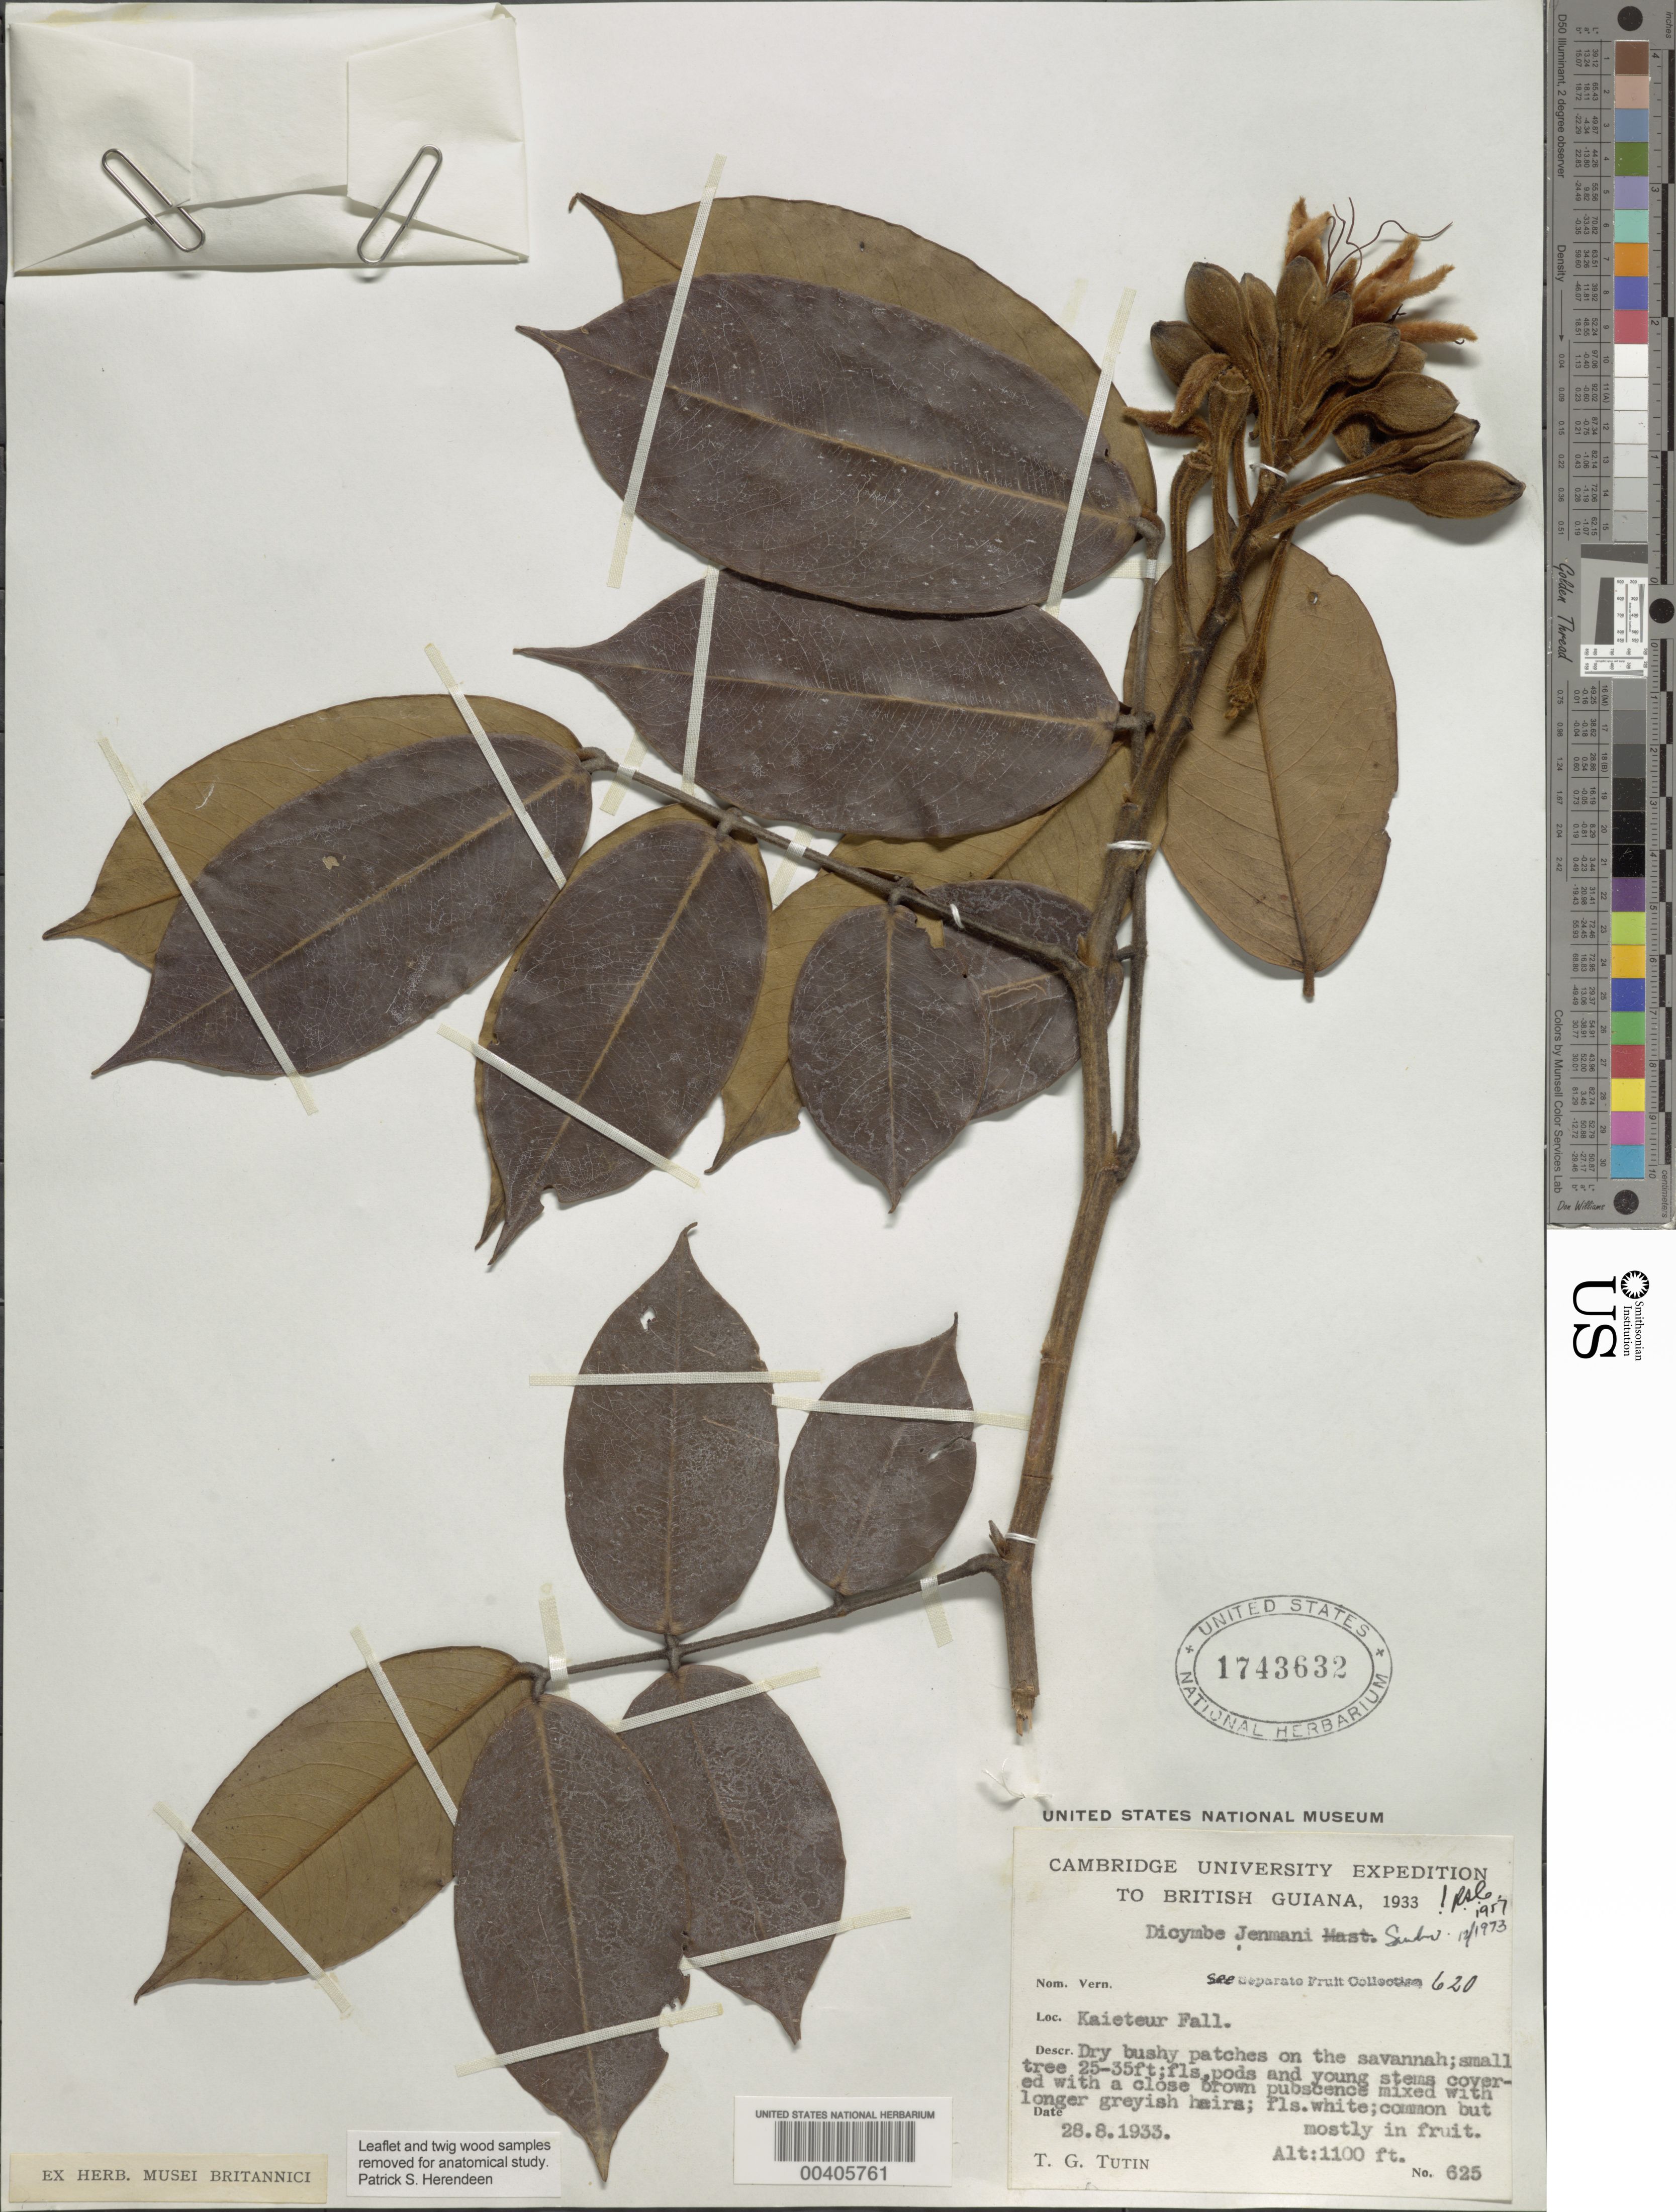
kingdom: Plantae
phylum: Tracheophyta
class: Magnoliopsida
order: Fabales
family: Fabaceae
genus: Dicymbe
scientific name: Dicymbe jenmanii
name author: Sandwith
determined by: Cowan, R. S.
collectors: T. G. Tutin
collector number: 625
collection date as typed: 28 Aug 1933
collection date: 1933-08-28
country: Guyana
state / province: Potaro-Siparuni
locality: Kaieteur fall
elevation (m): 335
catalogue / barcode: US 1743632